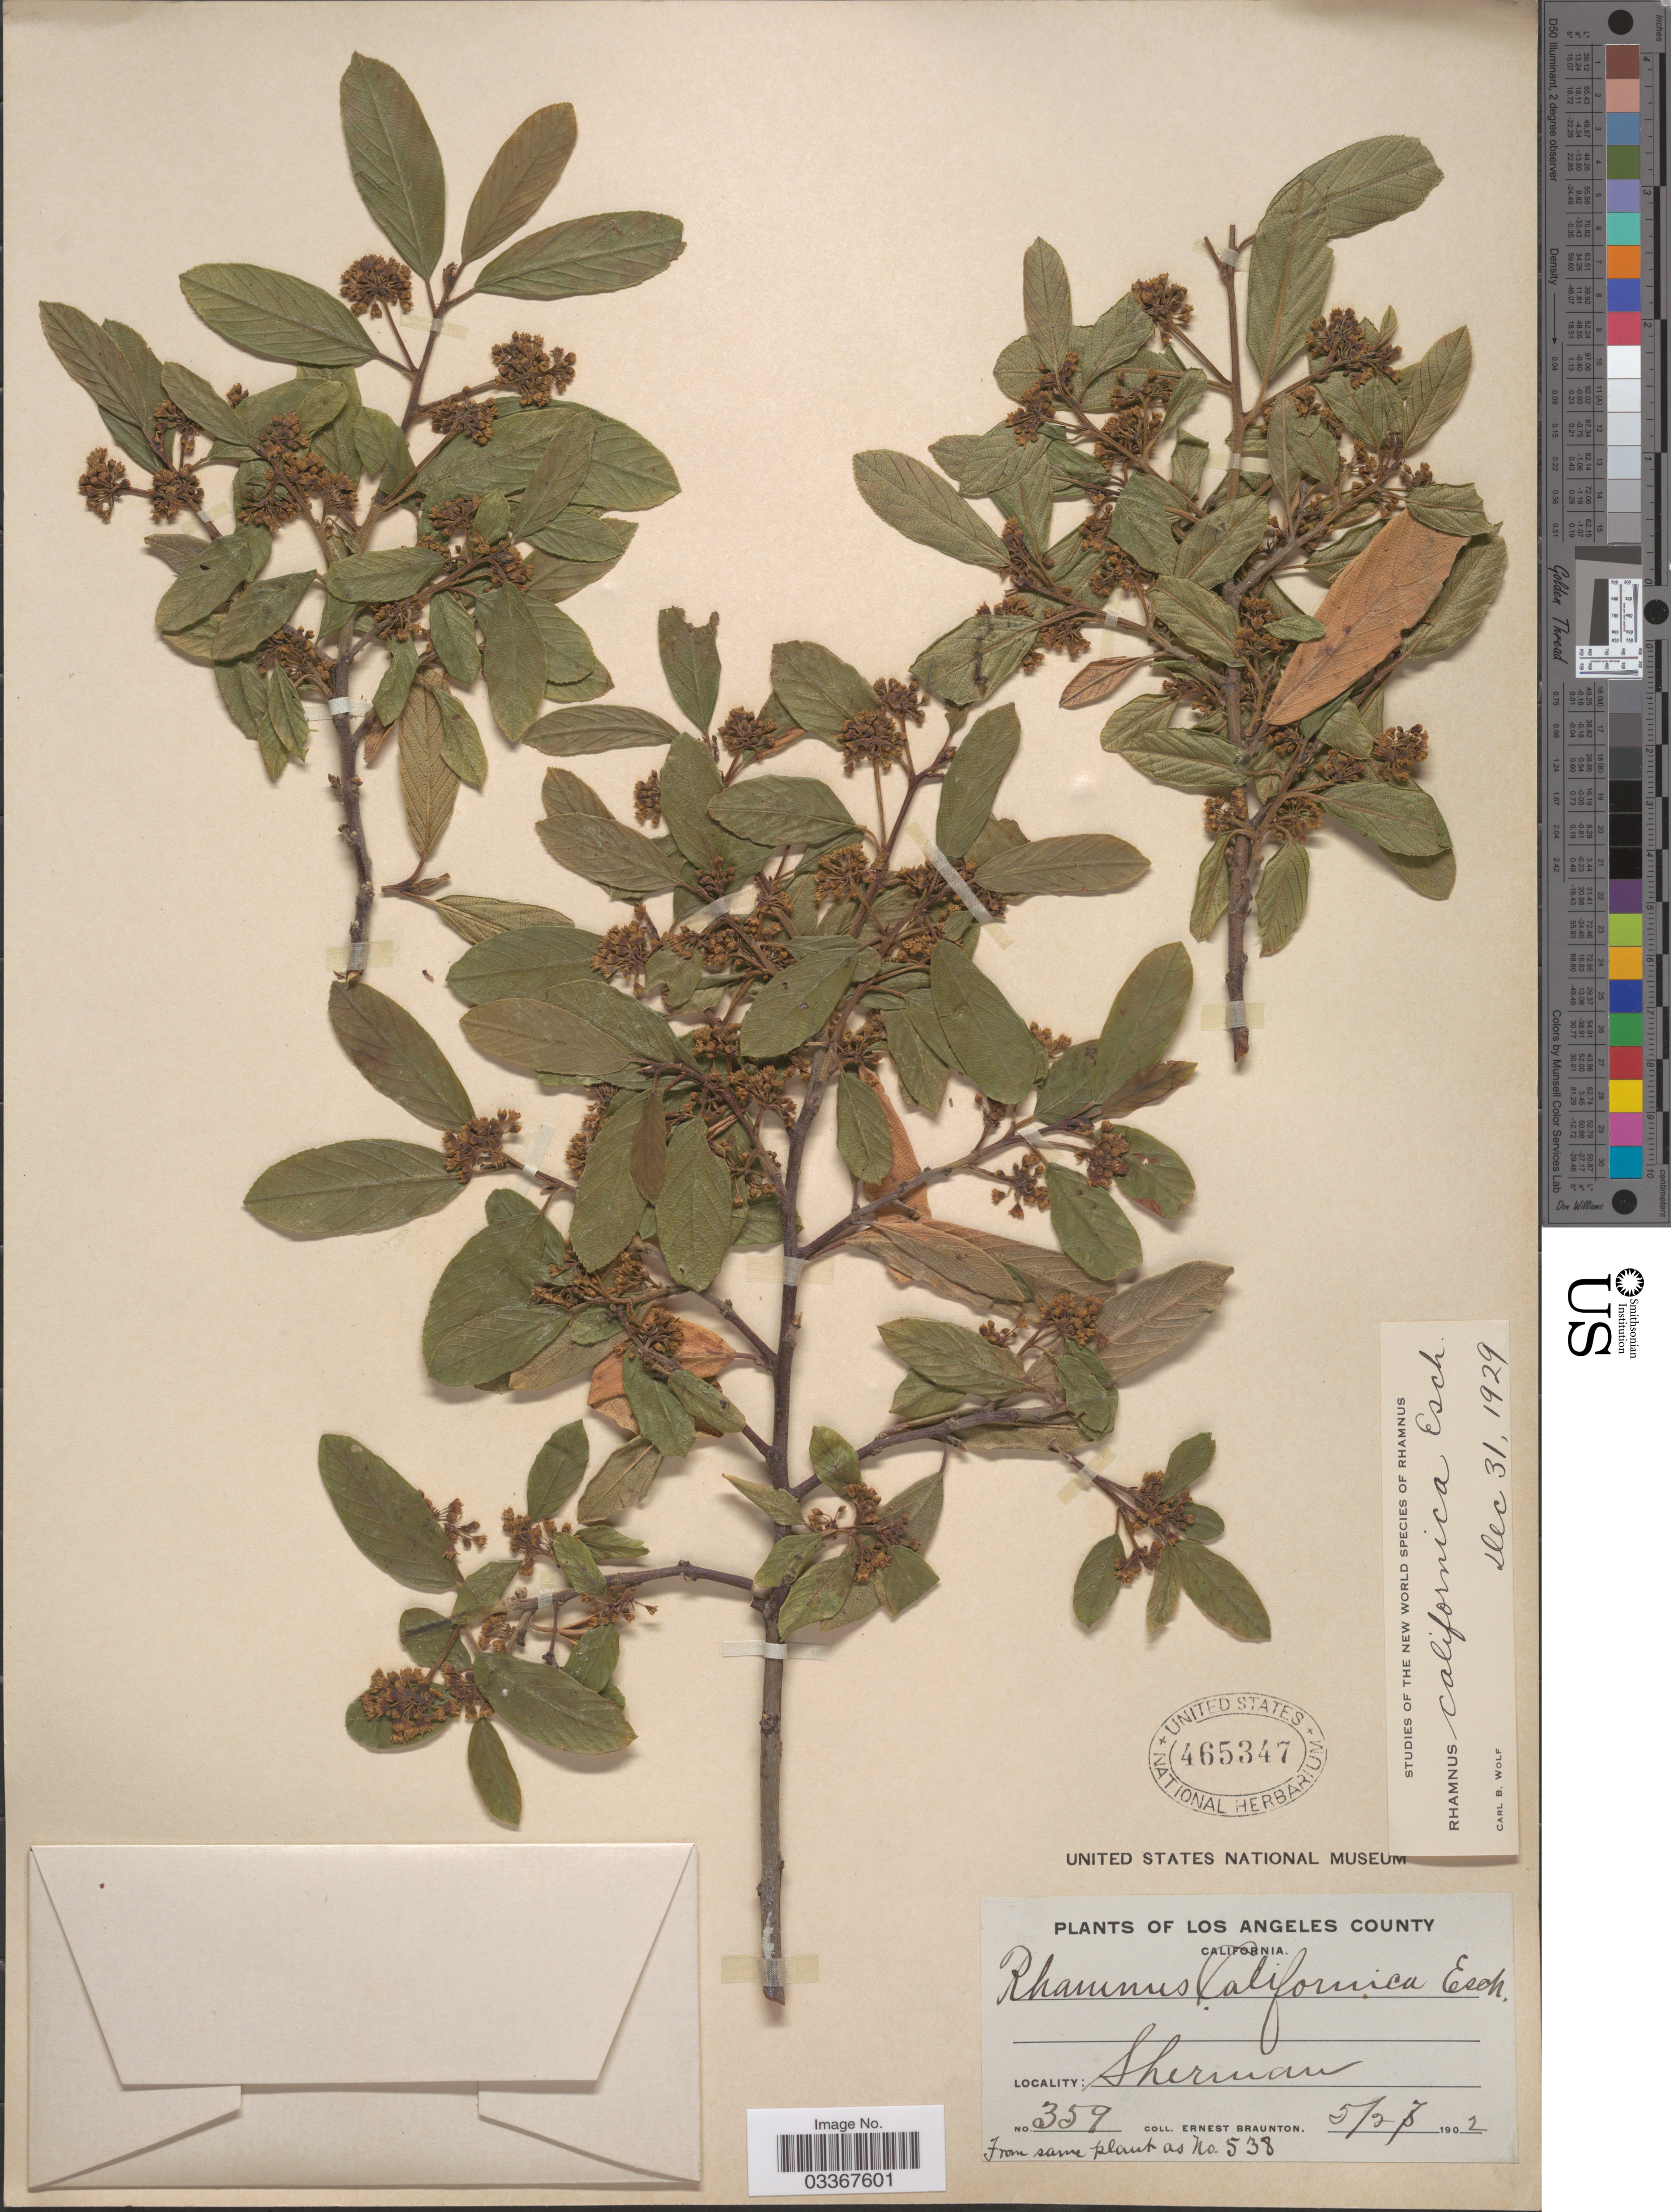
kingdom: Plantae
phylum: Tracheophyta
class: Magnoliopsida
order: Rosales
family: Rhamnaceae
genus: Frangula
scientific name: Frangula californica subsp. californica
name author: (Eschsch.) A. Gray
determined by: Strong, Mark T., (BOT), Smithsonian Institution - National Museum of Natural History (UNITED STATES)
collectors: E. Braunton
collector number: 359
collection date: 1902-05-27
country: United States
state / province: California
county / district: Los Angeles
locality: Los Angeles County, Sherman.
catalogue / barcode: US 465347